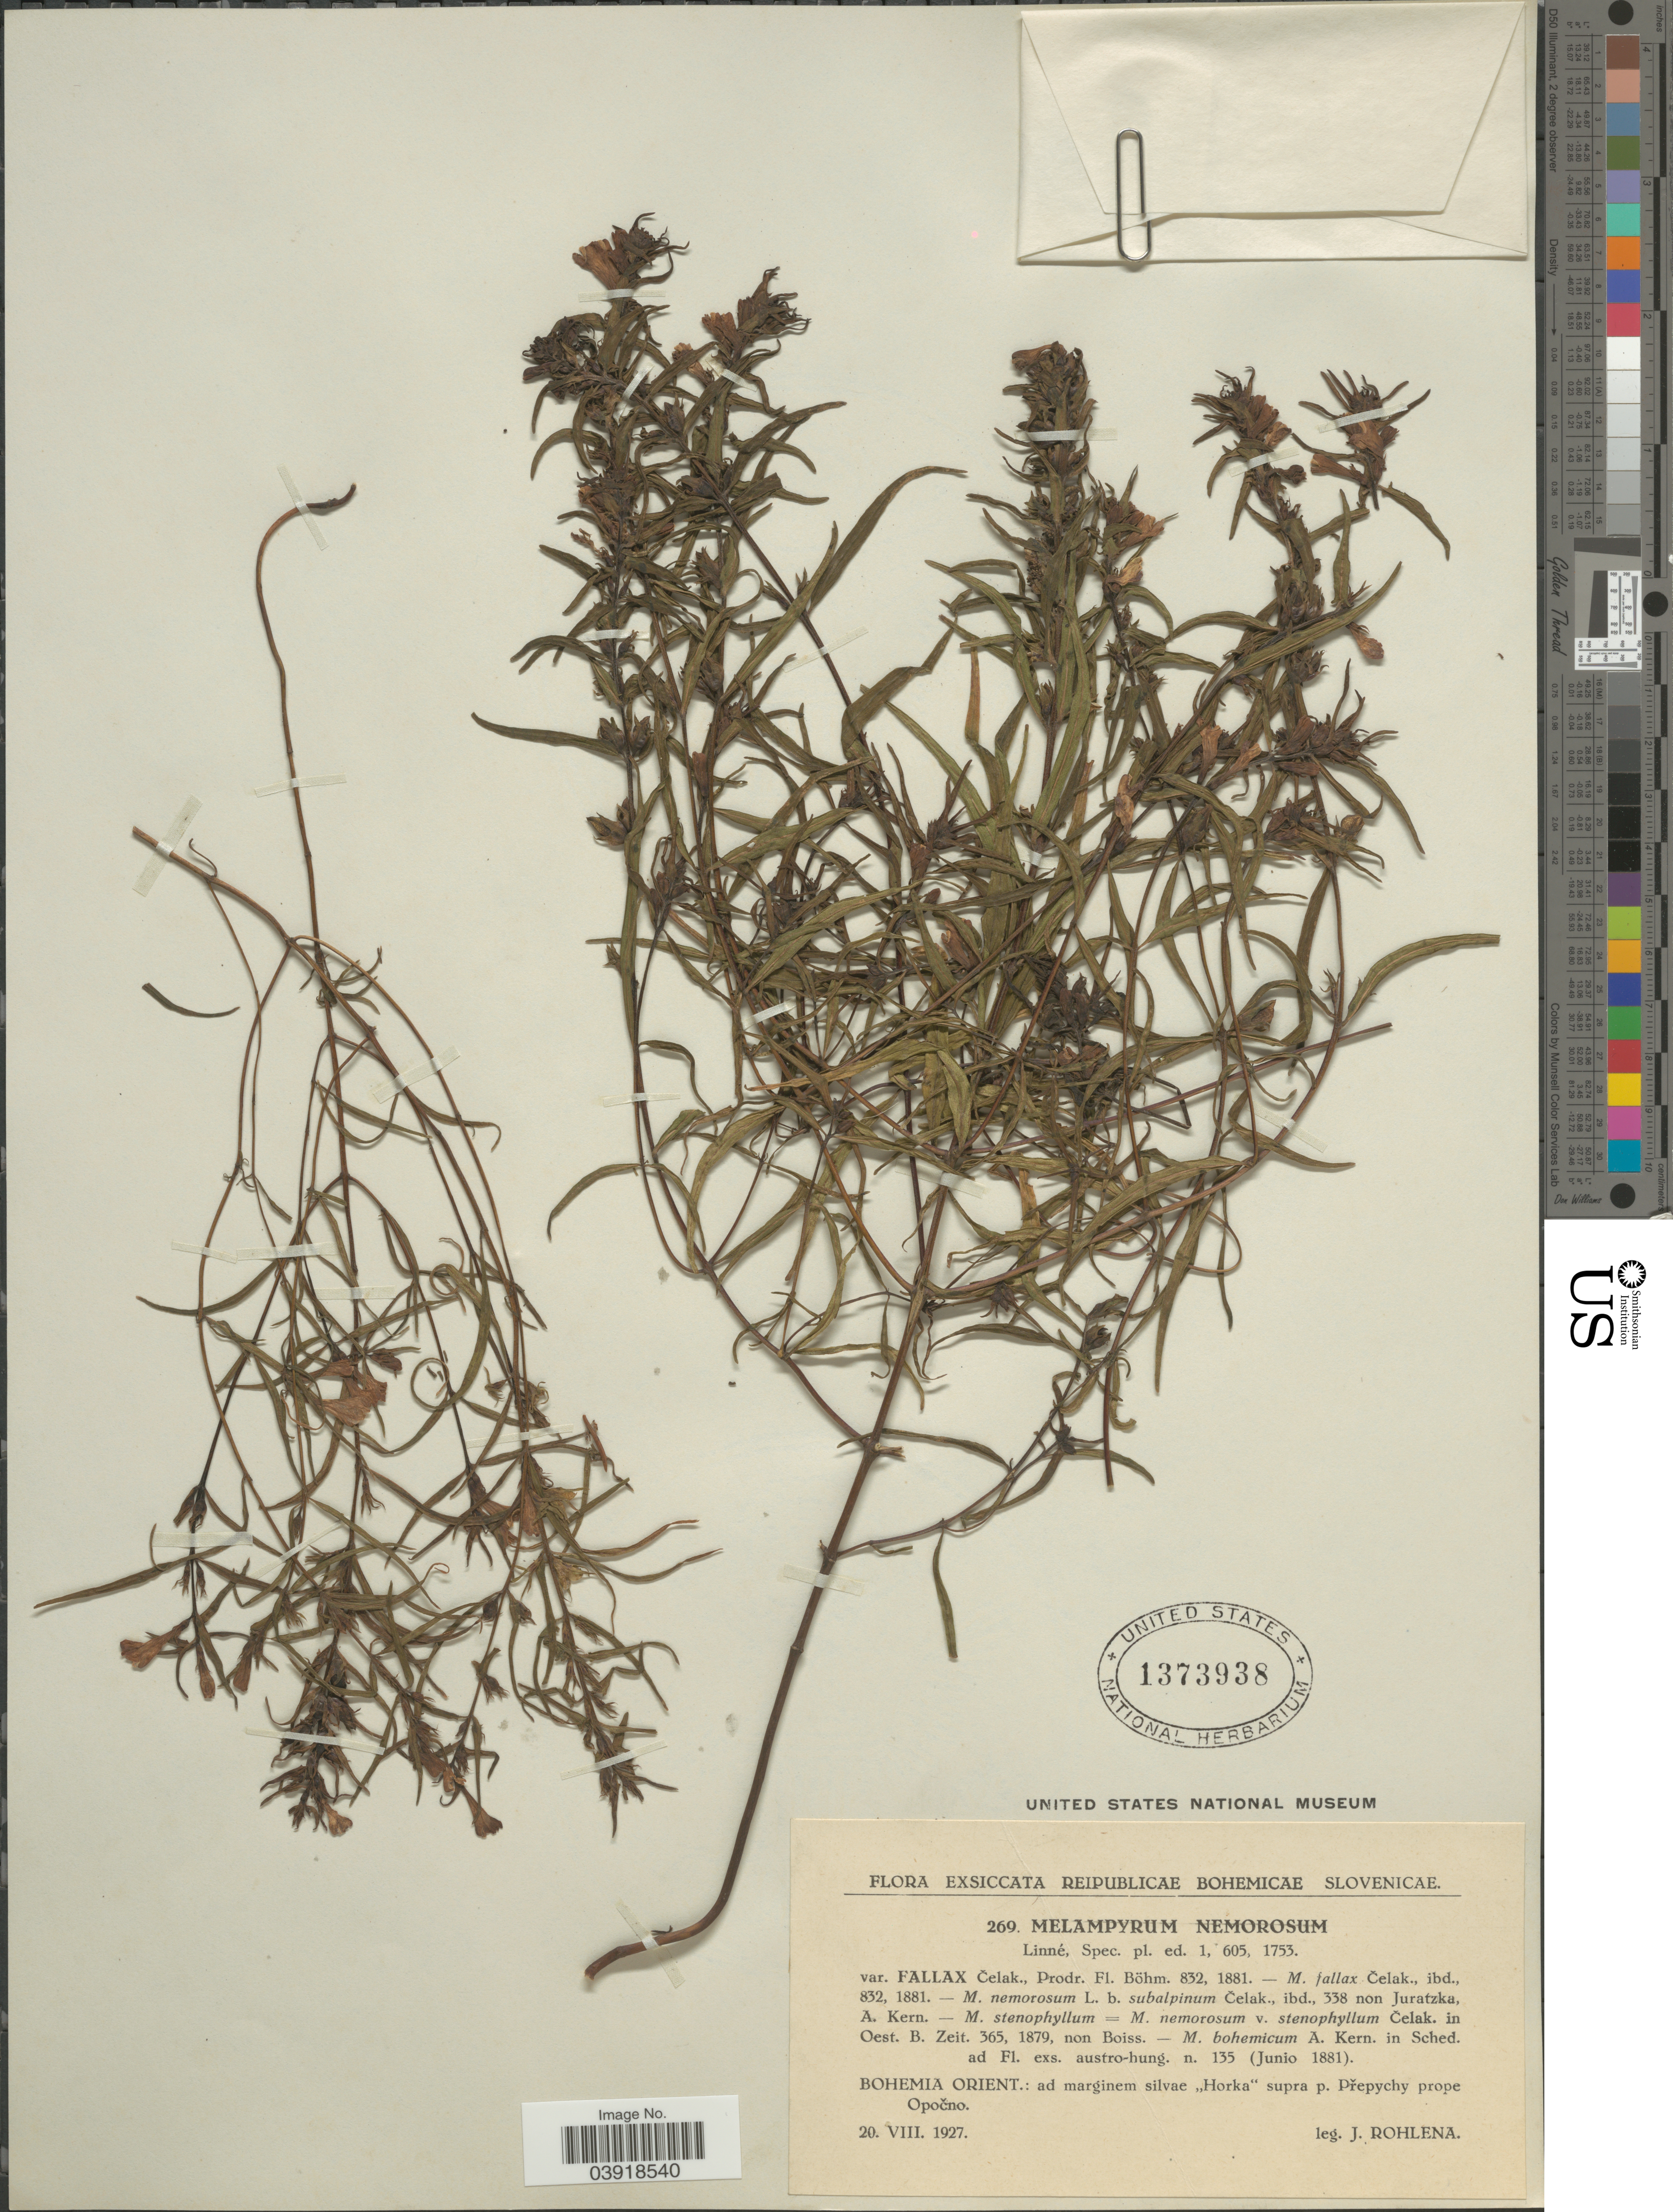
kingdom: Plantae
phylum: Tracheophyta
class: Magnoliopsida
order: Lamiales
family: Orobanchaceae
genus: Melampyrum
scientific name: Melampyrum nemorosum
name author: Baumg.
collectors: J. Rohlena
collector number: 269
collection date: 1927-08-20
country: Czechia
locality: Reipublicae Bohemicae Slovenicae. Bohemia Orient.: ad marginem silvae "Horka" supra p. Přepychy prope Opočno.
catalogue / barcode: US 1373938